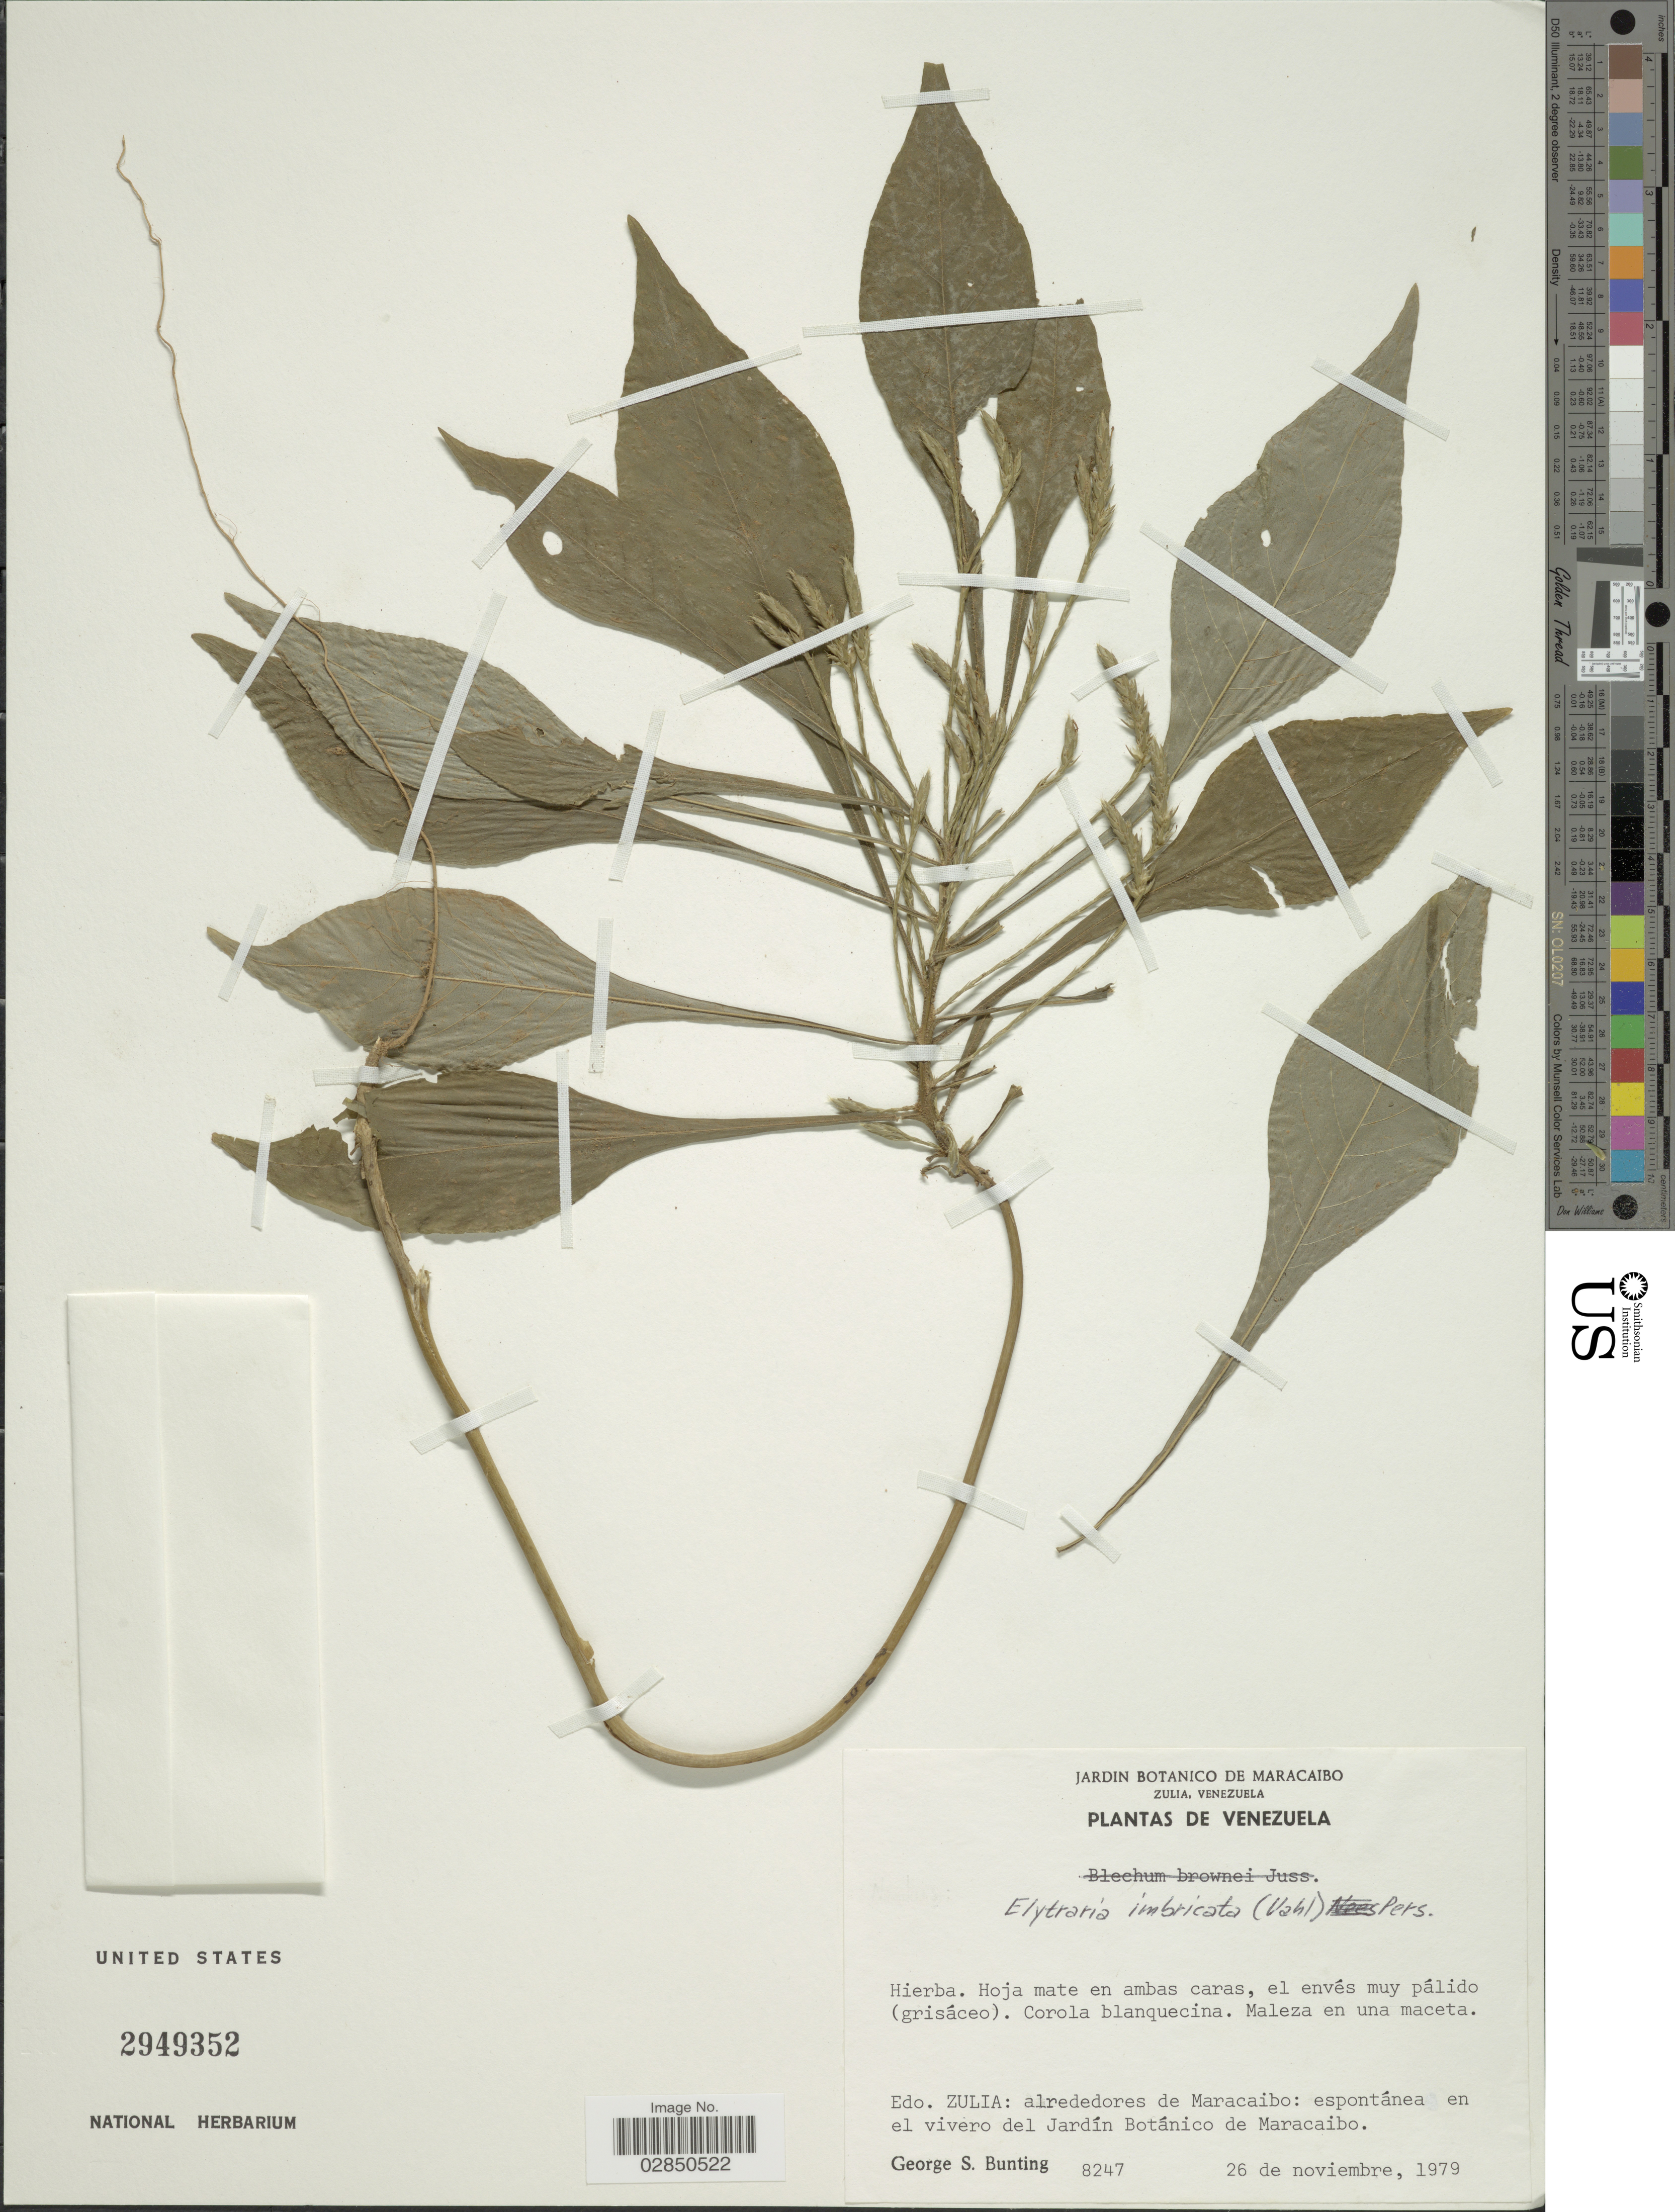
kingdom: Plantae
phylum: Tracheophyta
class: Magnoliopsida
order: Lamiales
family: Acanthaceae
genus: Elytraria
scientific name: Elytraria imbricata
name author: (Vahl) Pers.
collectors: G. S. Bunting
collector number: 8247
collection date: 1979-11-26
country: Venezuela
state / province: Zulia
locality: Edo. Zulia: alrededores de Maracaibo: espontánea en el vivero del Jardín Botánico de Maracaibo.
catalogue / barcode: US 2949352